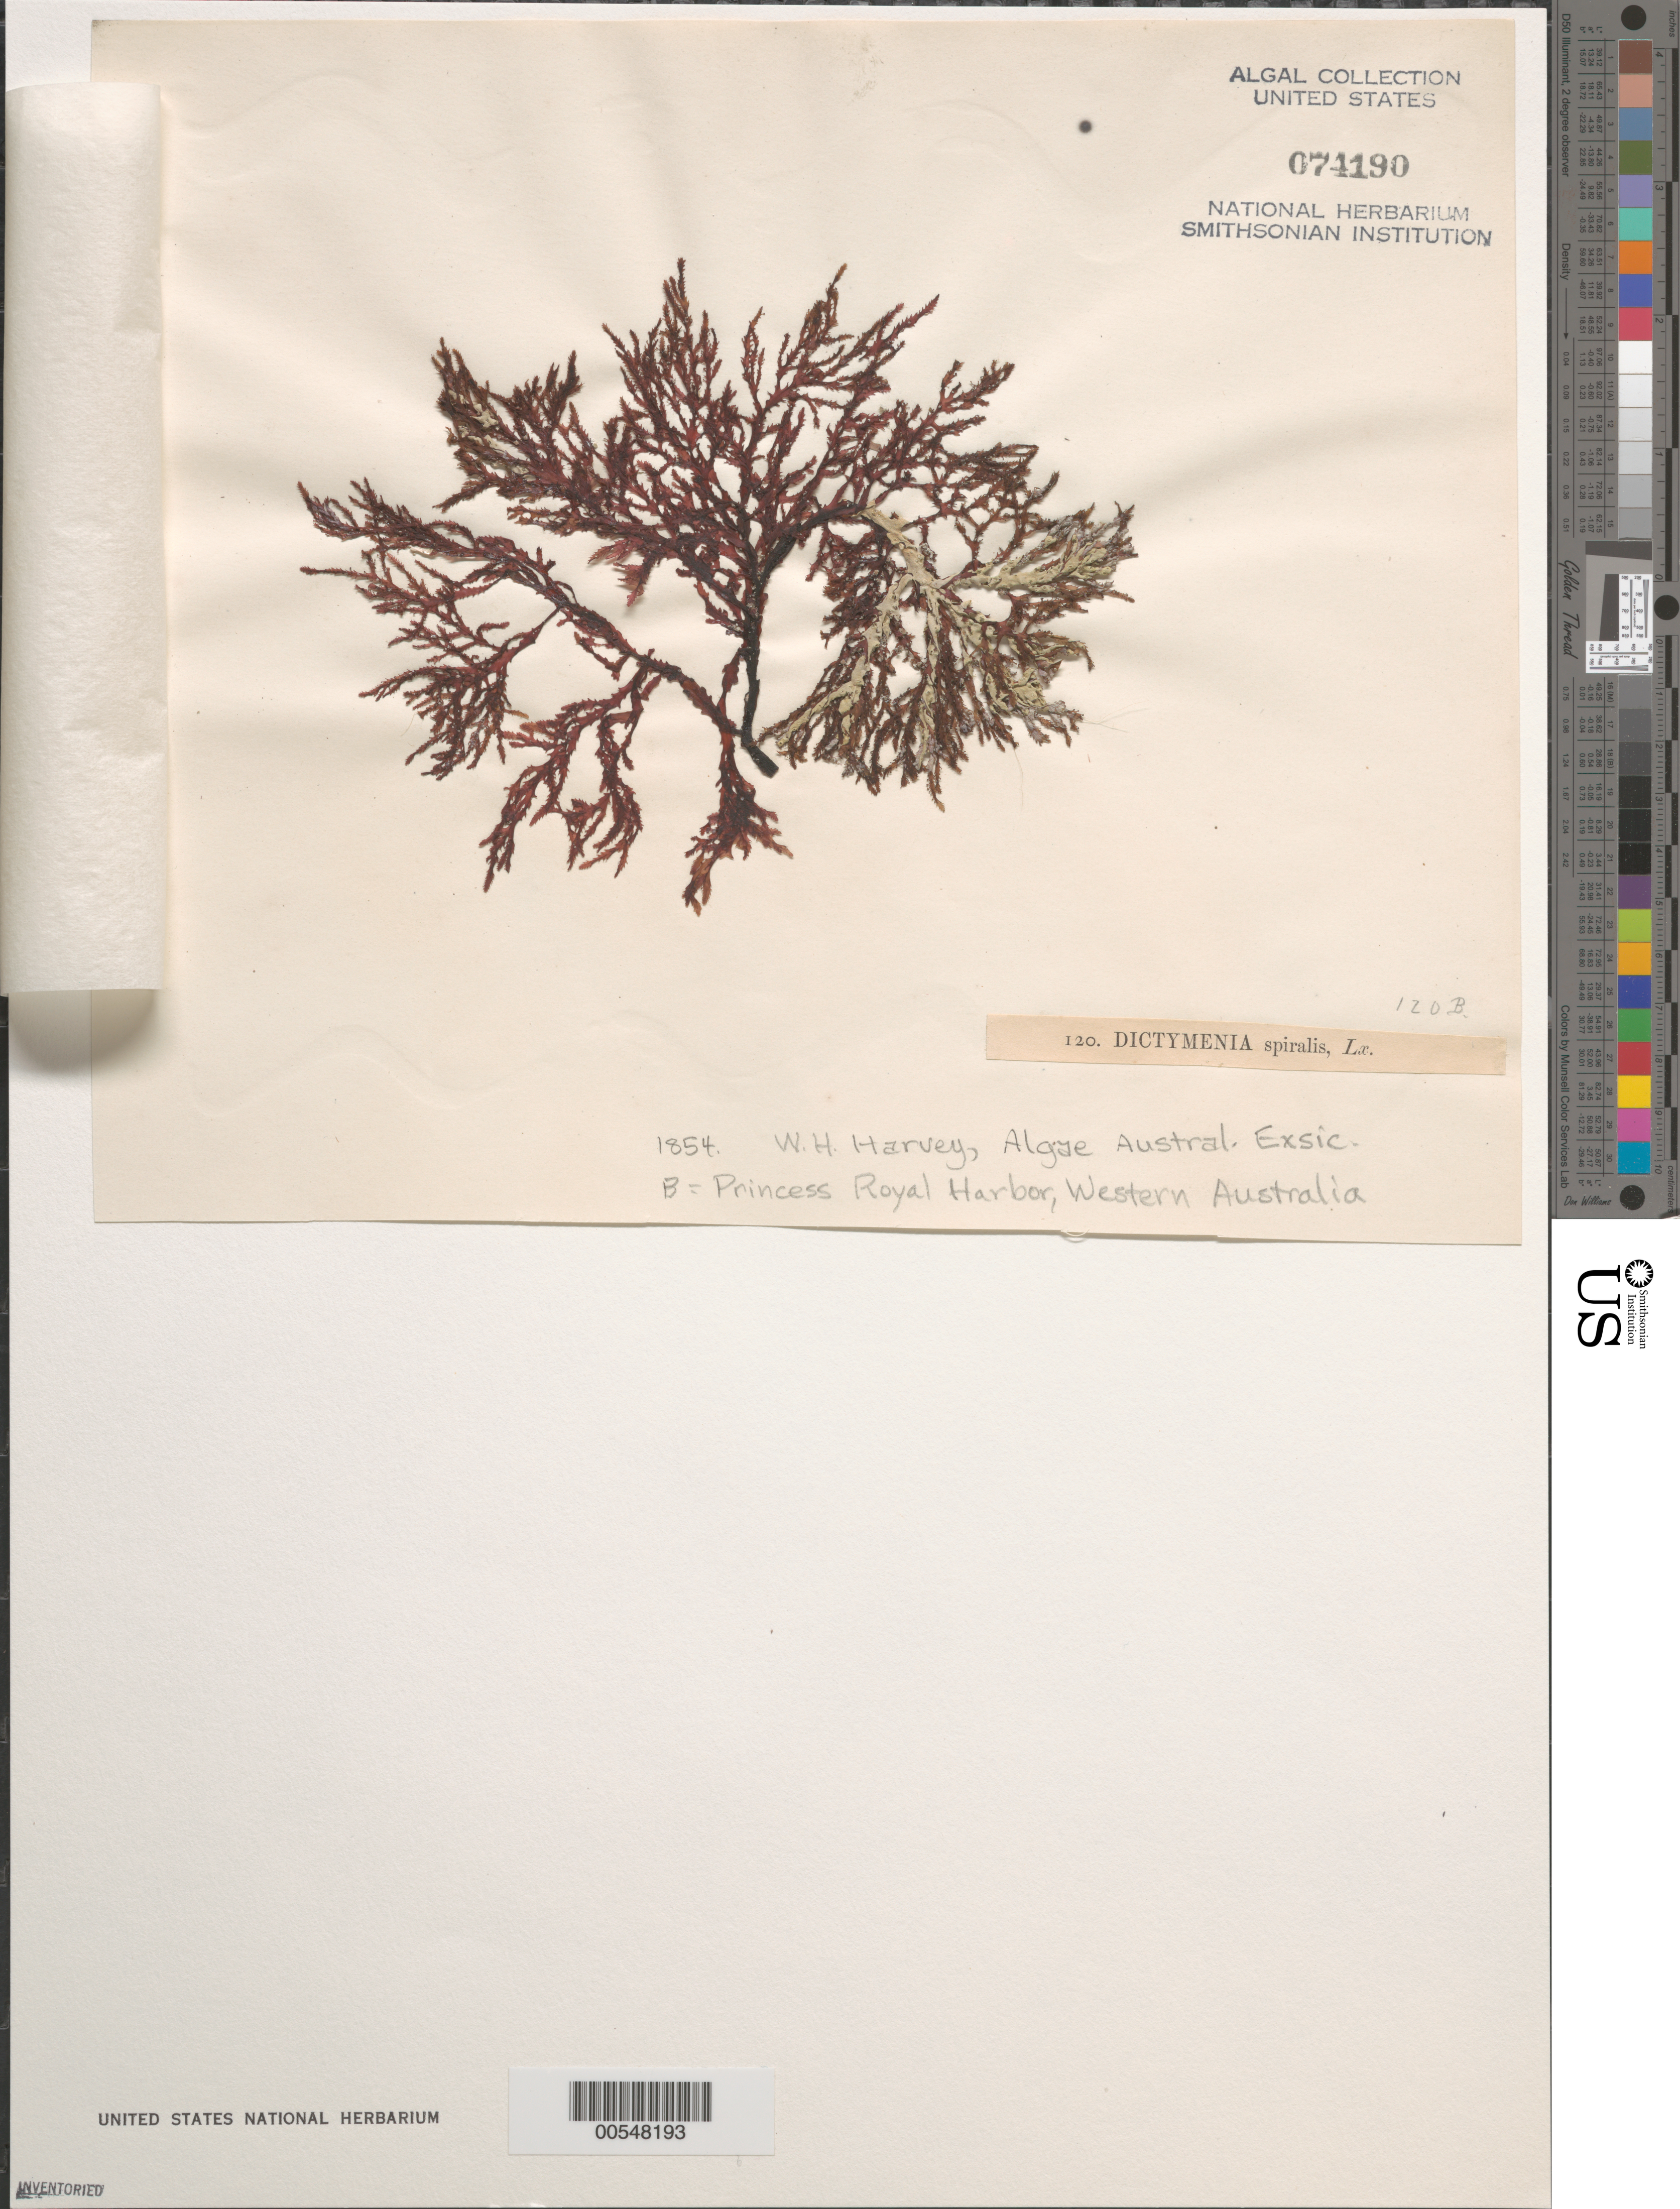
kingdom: Plantae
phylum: Rhodophyta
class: Florideophyceae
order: Ceramiales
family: Rhodomelaceae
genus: Dictyomenia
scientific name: Dictyomenia spiralis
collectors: W. Harvey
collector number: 120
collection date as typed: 1854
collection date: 1854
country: Australia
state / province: Western Australia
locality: Princess Royal Harbor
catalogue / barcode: US 74190